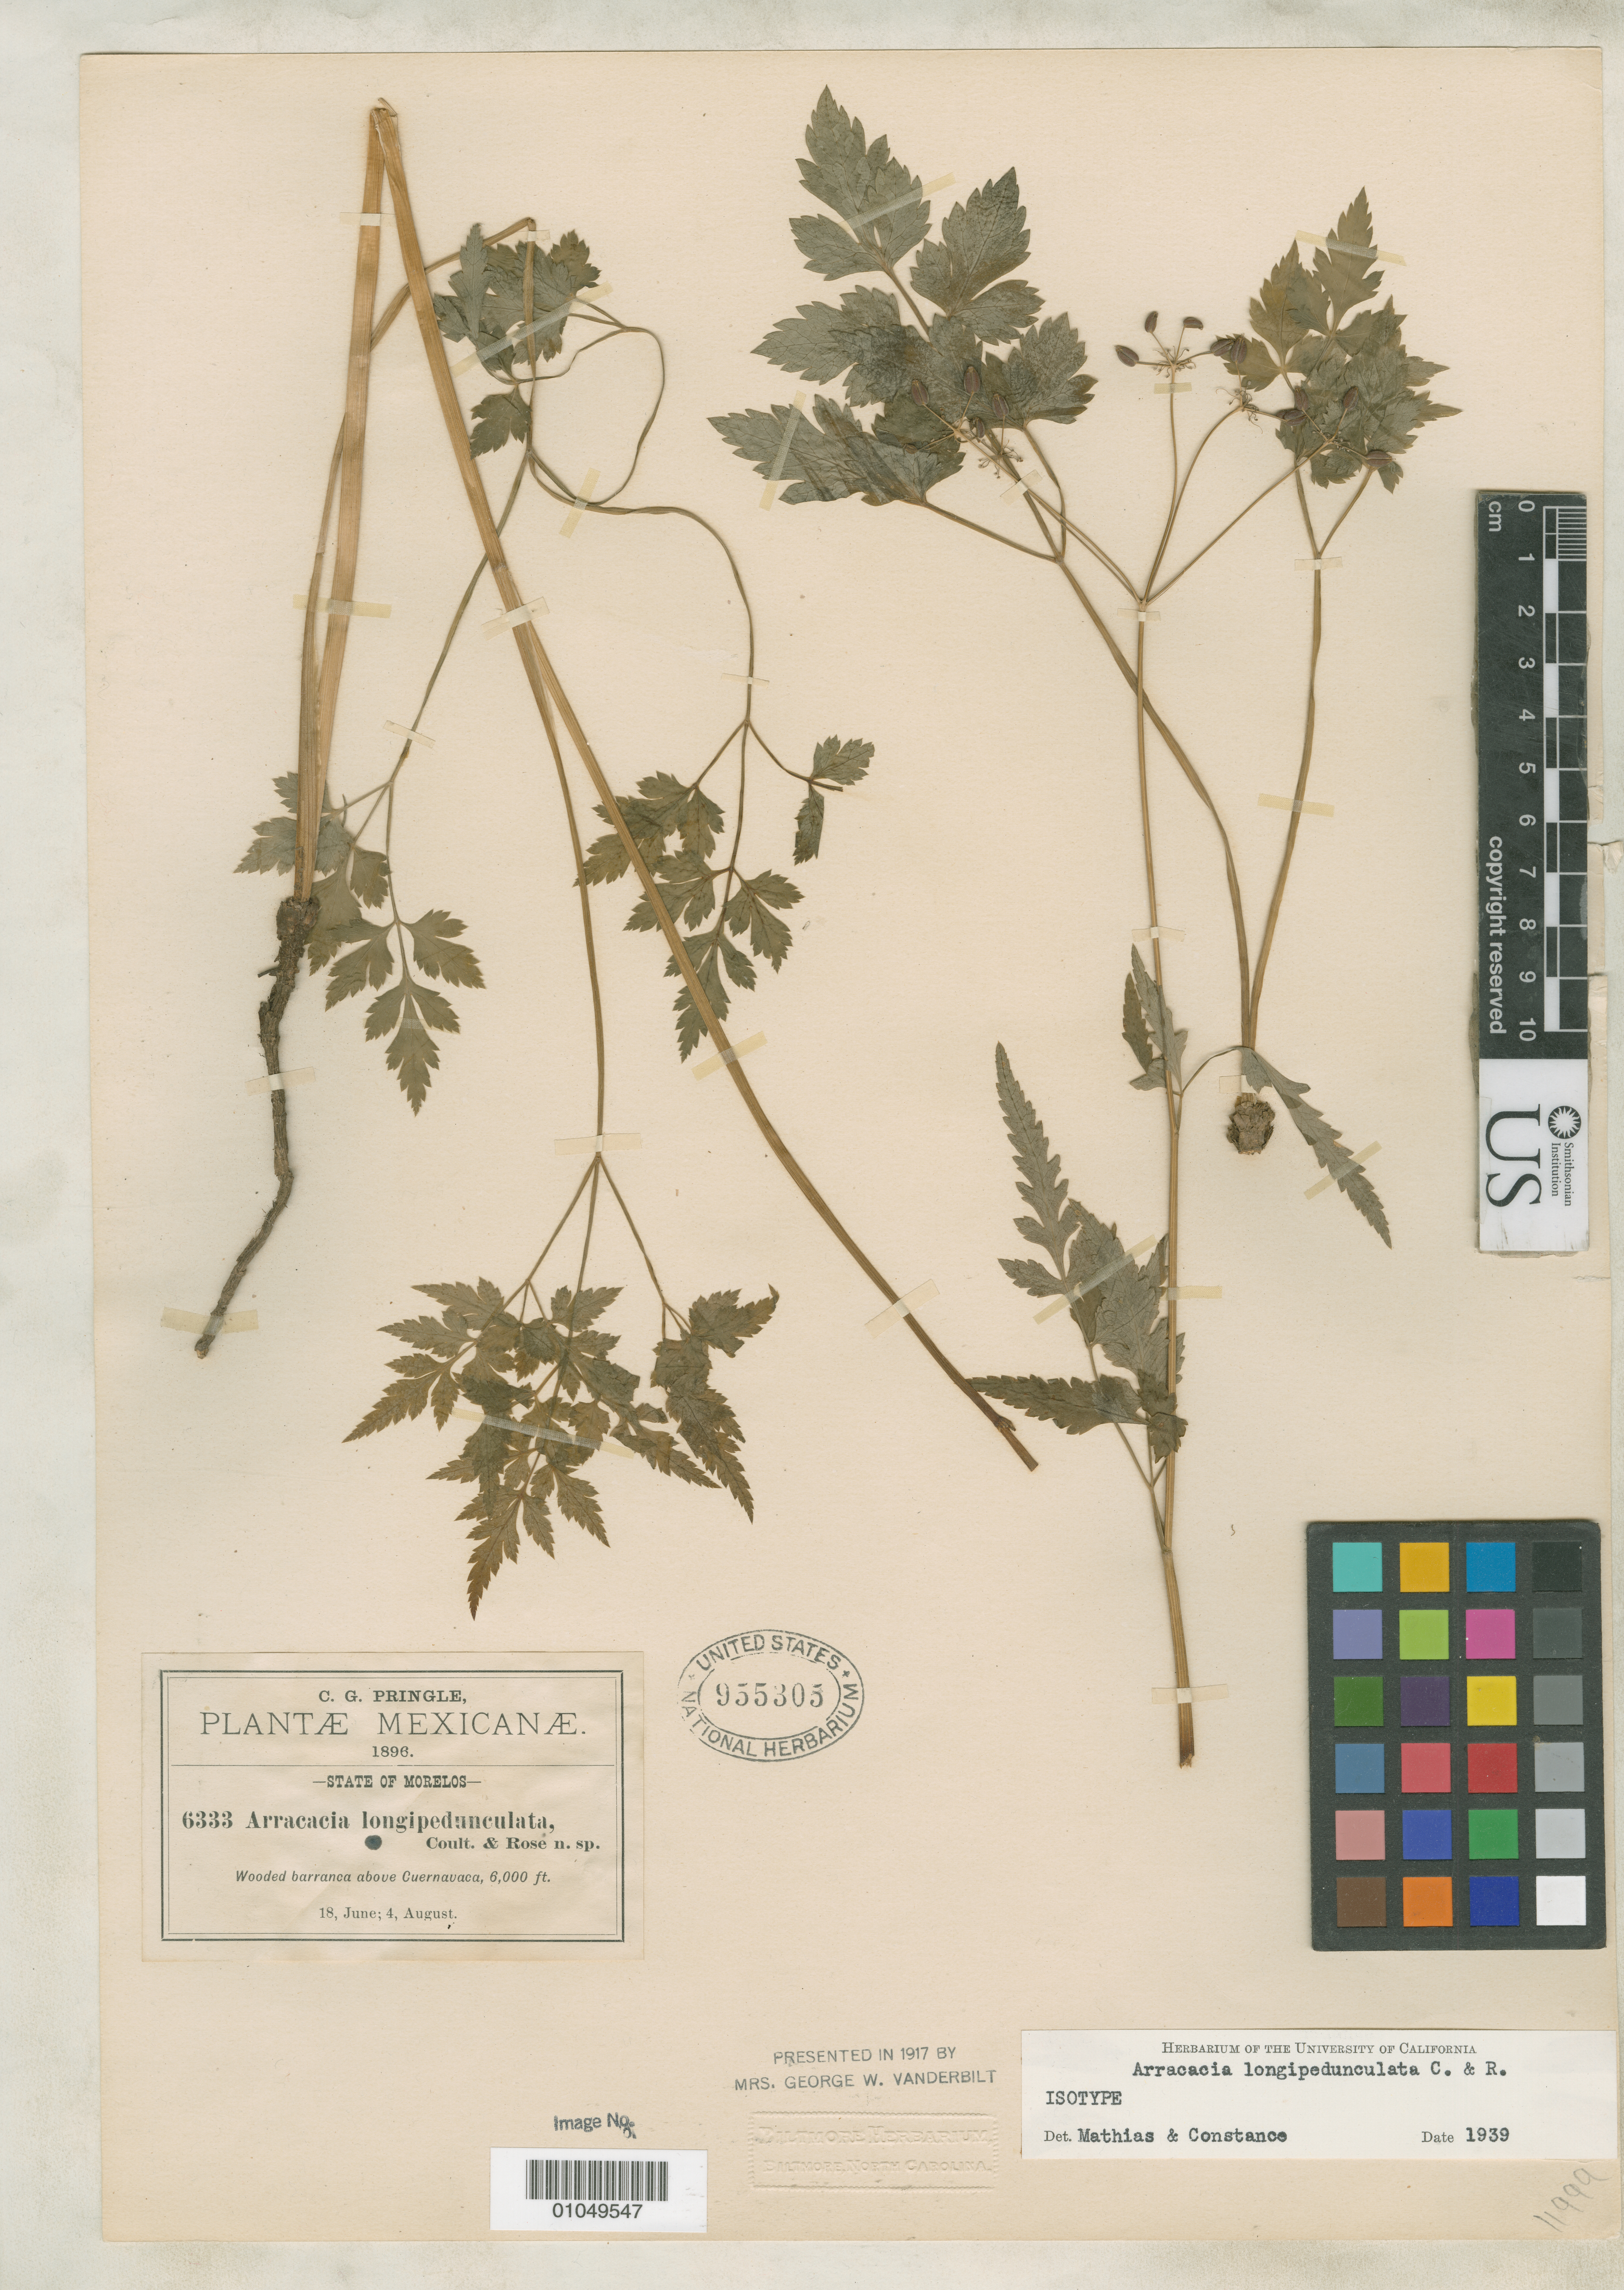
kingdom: Plantae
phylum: Tracheophyta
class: Magnoliopsida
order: Apiales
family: Apiaceae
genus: Arracacia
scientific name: Arracacia longipedunculata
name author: J.M. Coult. & Rose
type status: Type Collection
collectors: C. G. Pringle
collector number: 6333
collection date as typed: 18 Jun 1896 and 04 Aug 1896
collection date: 1896-06-18,1896-08-04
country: Mexico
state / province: Morelos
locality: Wooded barranca above Cuernavaca.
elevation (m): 1829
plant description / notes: This sheet (USNH 955305) annotated as "Isotype" by Mathias & Constance (1939). Protologue cites collection date of "June 19, 1896" which does not correspond to any specimens at US.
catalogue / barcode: US 955305